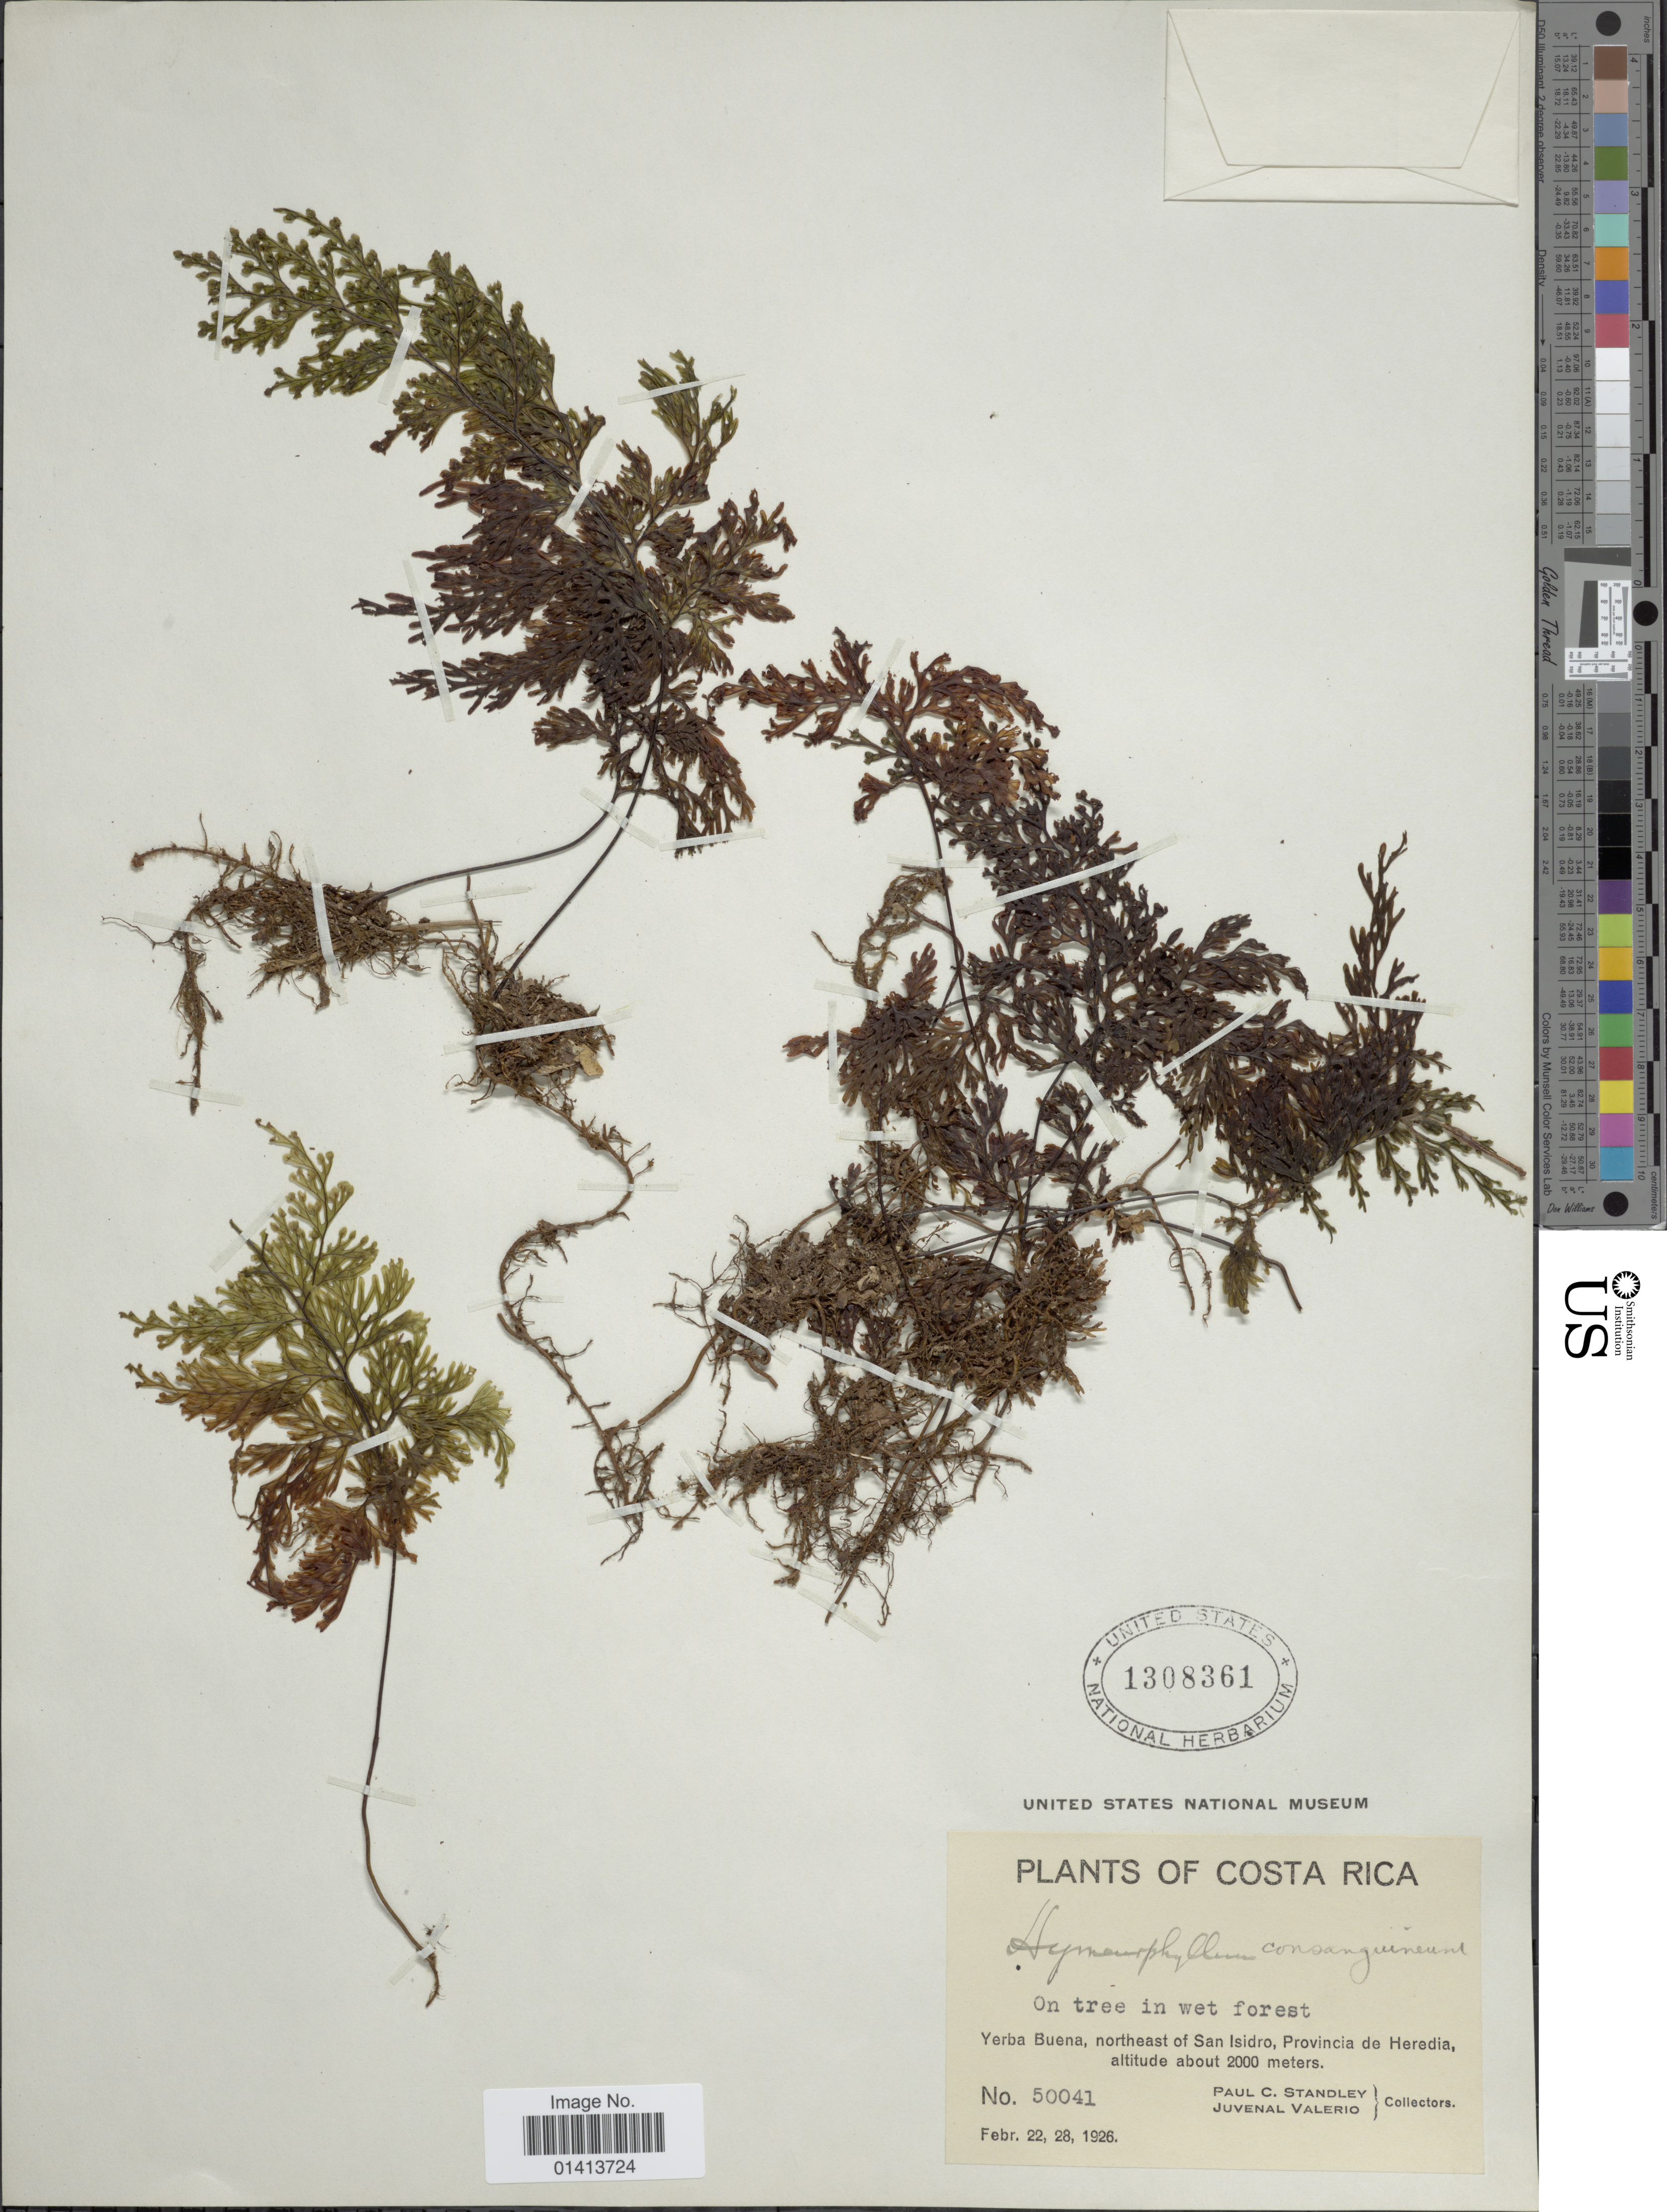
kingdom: Plantae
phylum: Tracheophyta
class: Polypodiopsida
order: Hymenophyllales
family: Hymenophyllaceae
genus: Hymenophyllum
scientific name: Hymenophyllum consanguineum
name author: C.V. Morton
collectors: P. C. Standley & J. Valerio R.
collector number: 50041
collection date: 1926-02-22/1926-02-28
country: Costa Rica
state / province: Heredia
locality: Yerba Buena, northeast of San Isidro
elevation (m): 2000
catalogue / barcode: US 1308361